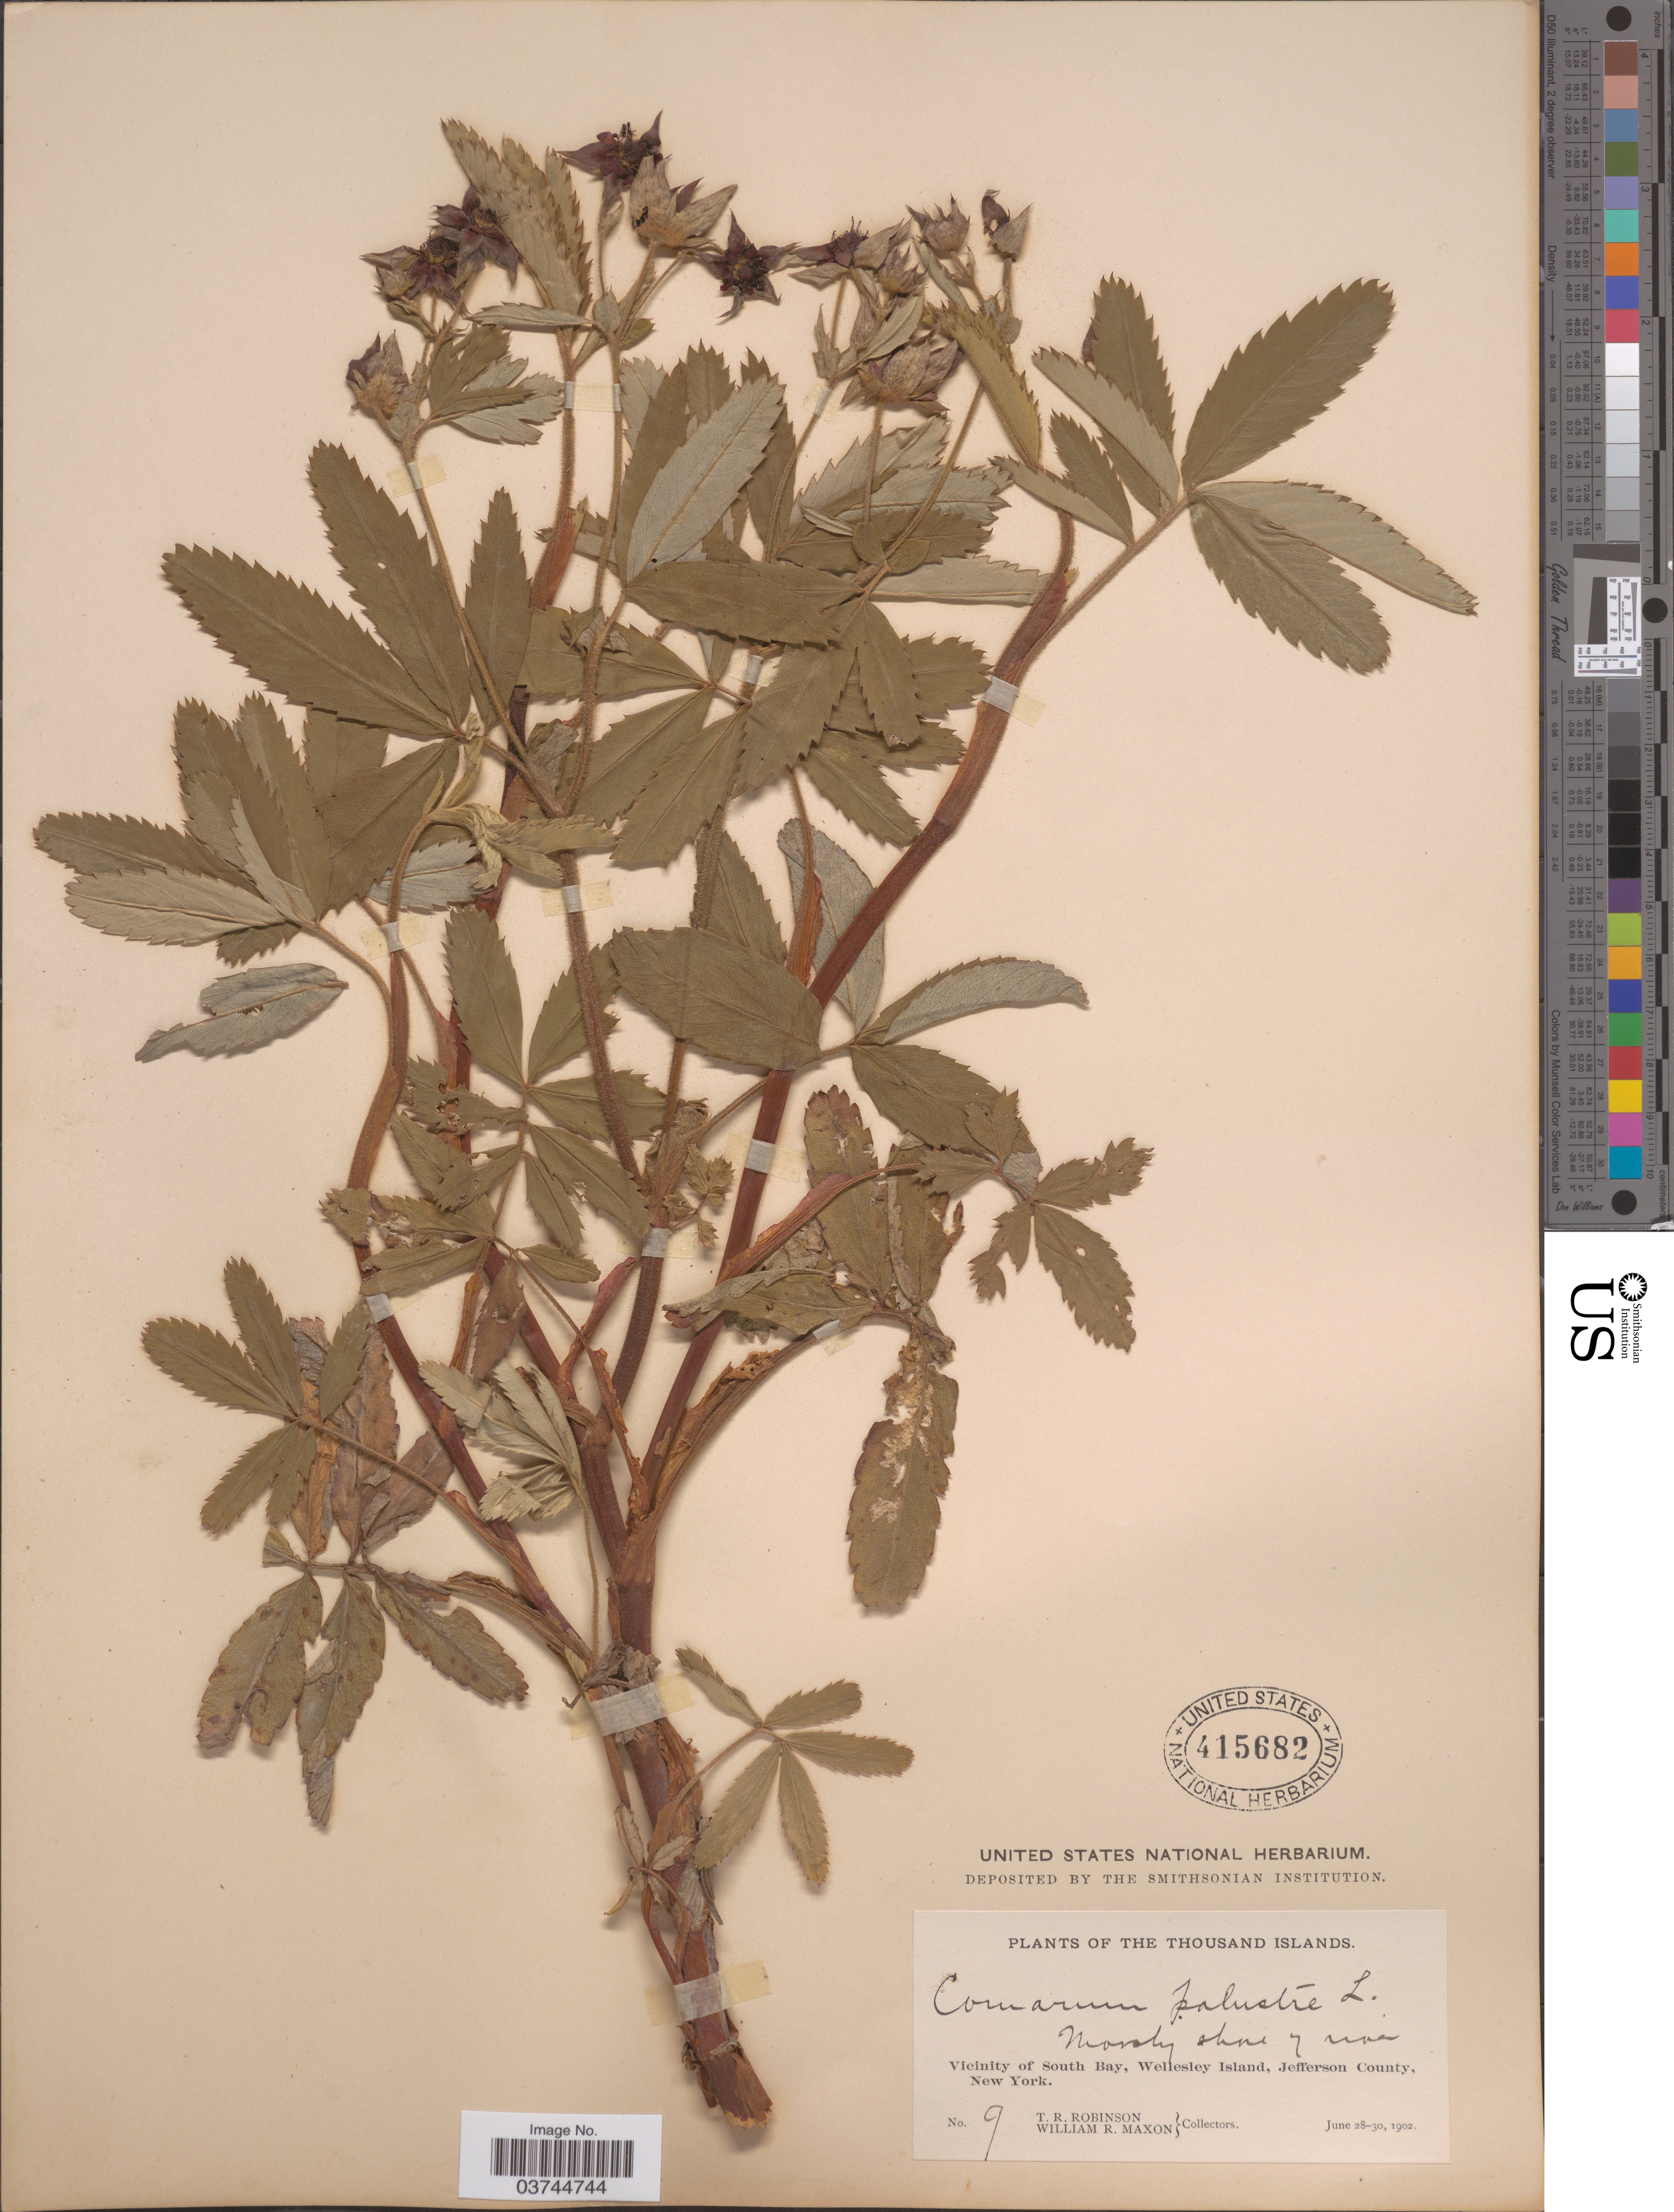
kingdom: Plantae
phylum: Tracheophyta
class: Magnoliopsida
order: Rosales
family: Rosaceae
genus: Comarum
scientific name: Comarum palustre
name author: L.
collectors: T. R. Robinson & W. R. Maxon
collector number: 9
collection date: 1902-06-28/1902-06-30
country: United States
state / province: New York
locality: Thousand Islands. Vicinity of South Bay, Wellesley Island, Jefferson County.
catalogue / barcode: US 415682